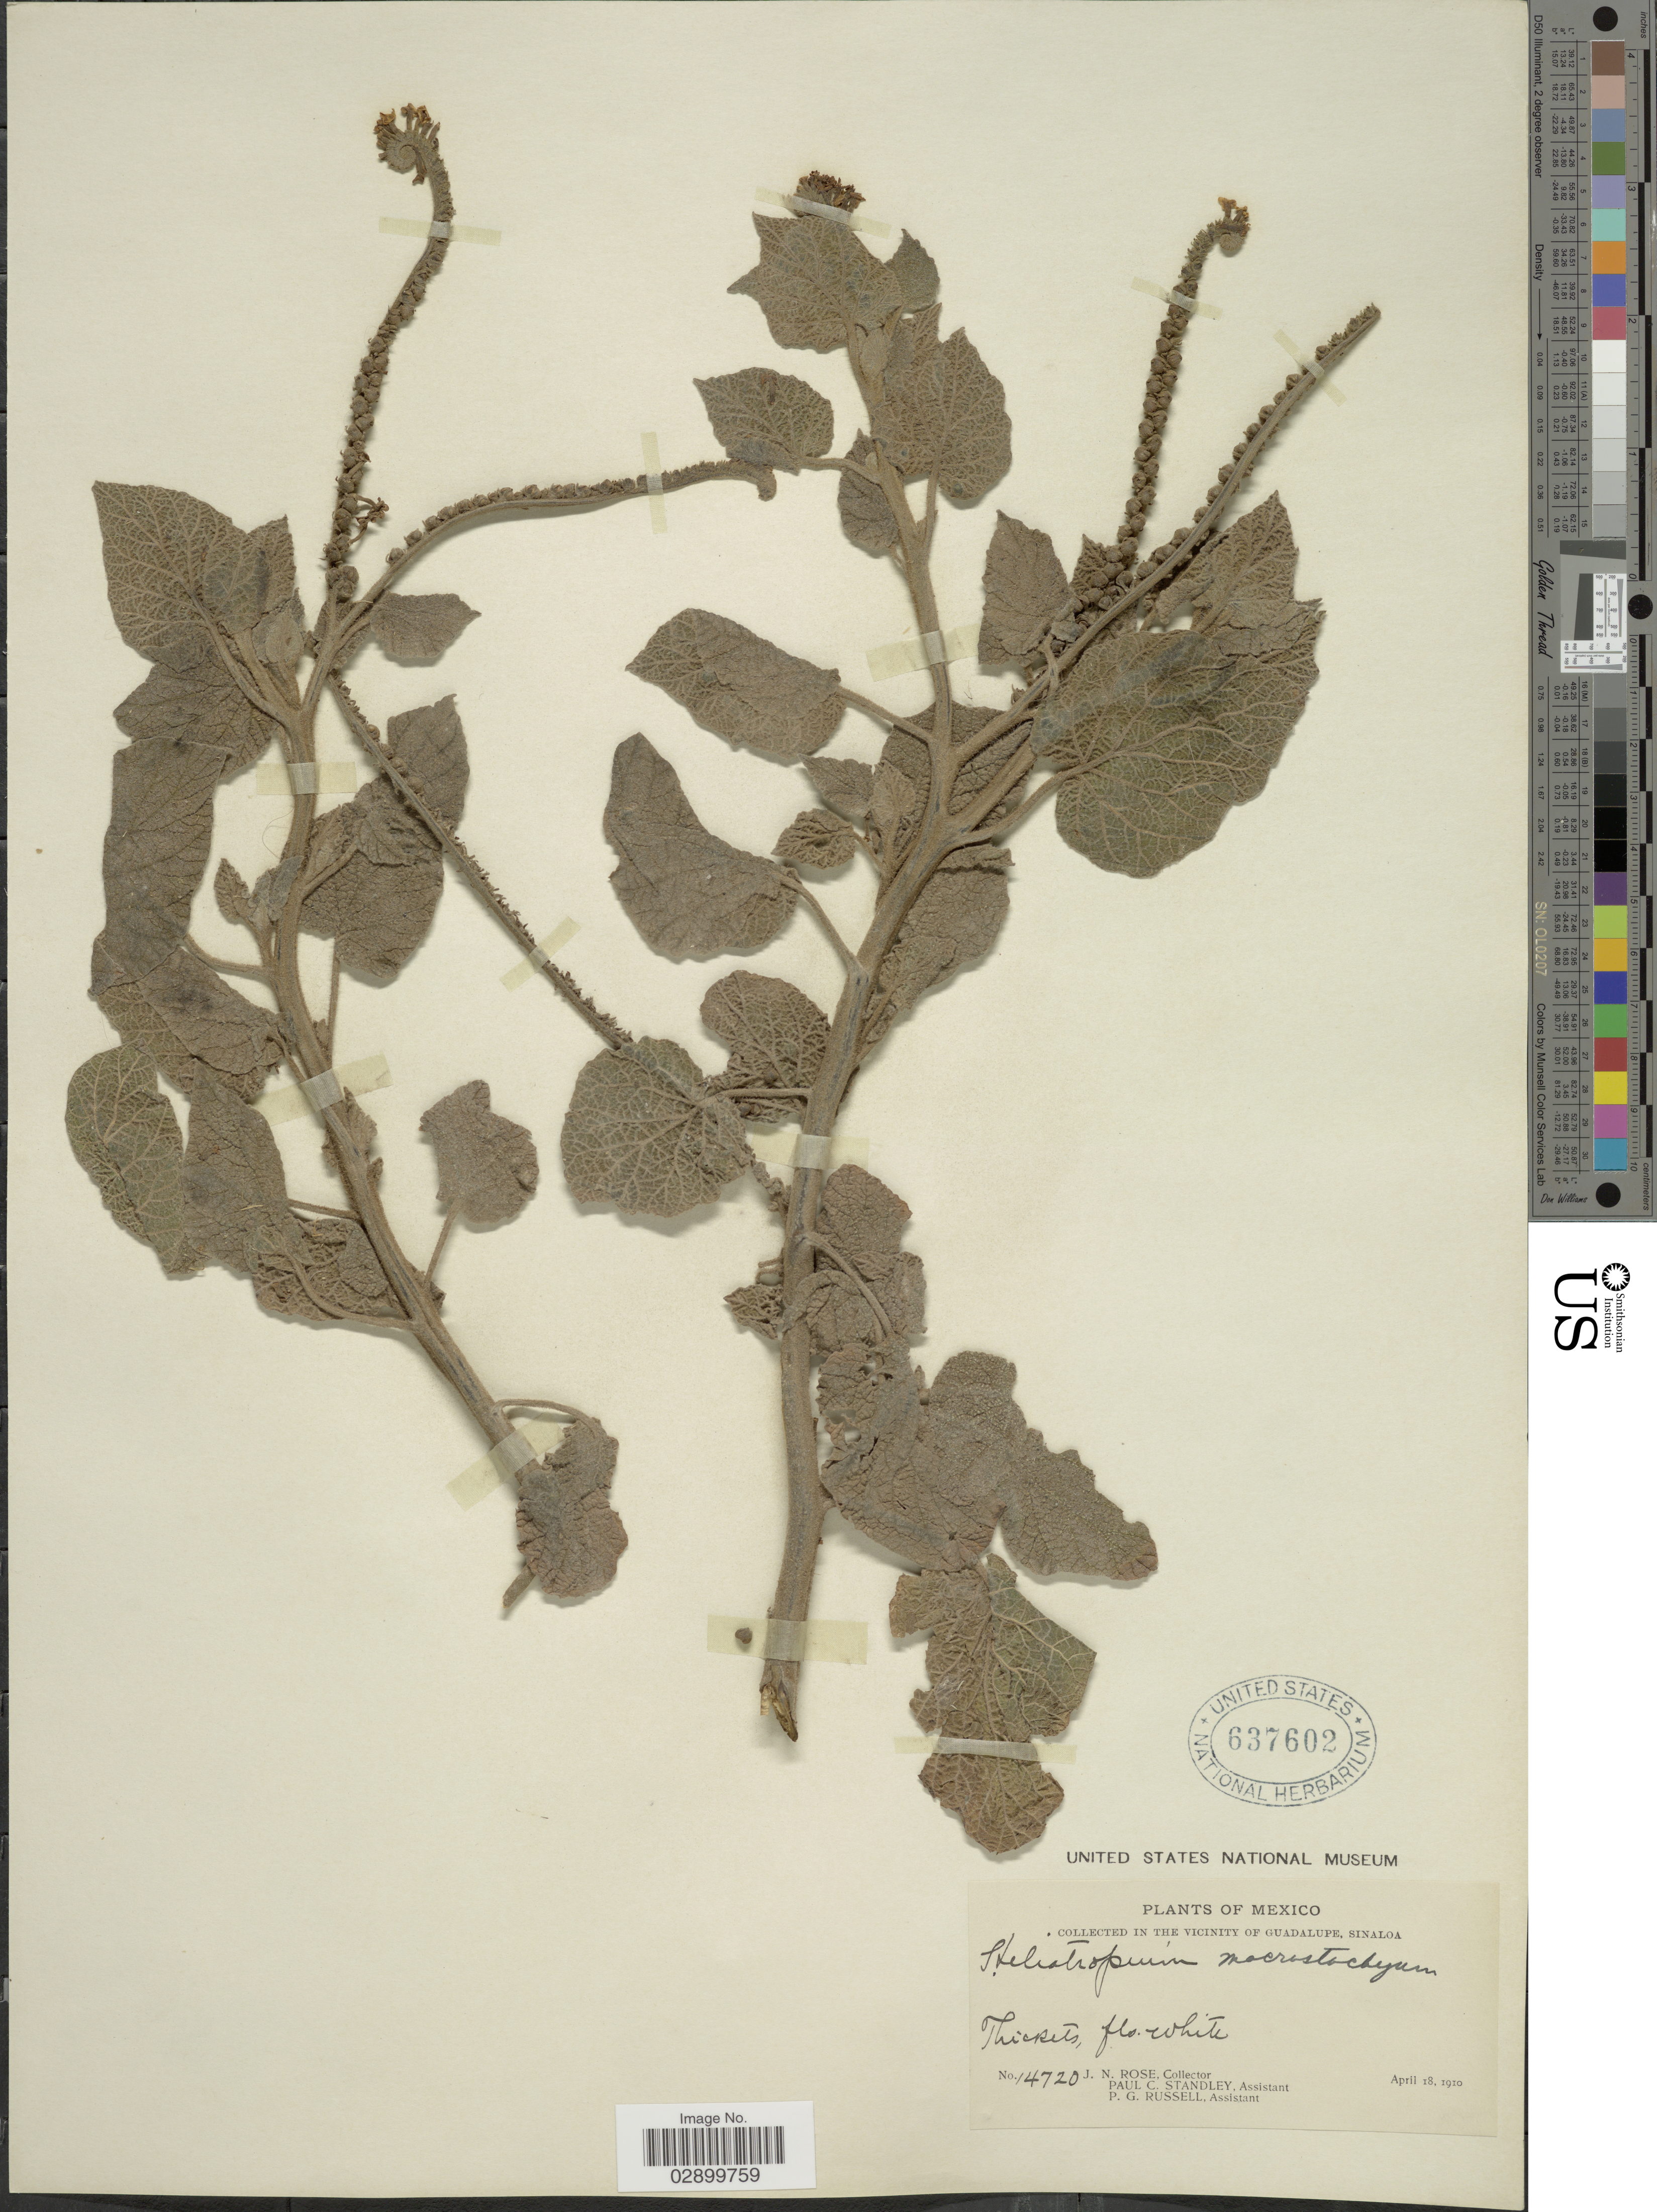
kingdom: Plantae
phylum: Tracheophyta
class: Magnoliopsida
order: Boraginales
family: Heliotropiaceae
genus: Heliotropium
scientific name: Heliotropium macrostachyum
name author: (DC.) Hemsl.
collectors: J. N. Rose, P. C. Standley & P. G. Russell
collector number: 14720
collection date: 1910-04-18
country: Mexico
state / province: Sinaloa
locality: Vicinity of Guadalupe.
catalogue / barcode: US 637602